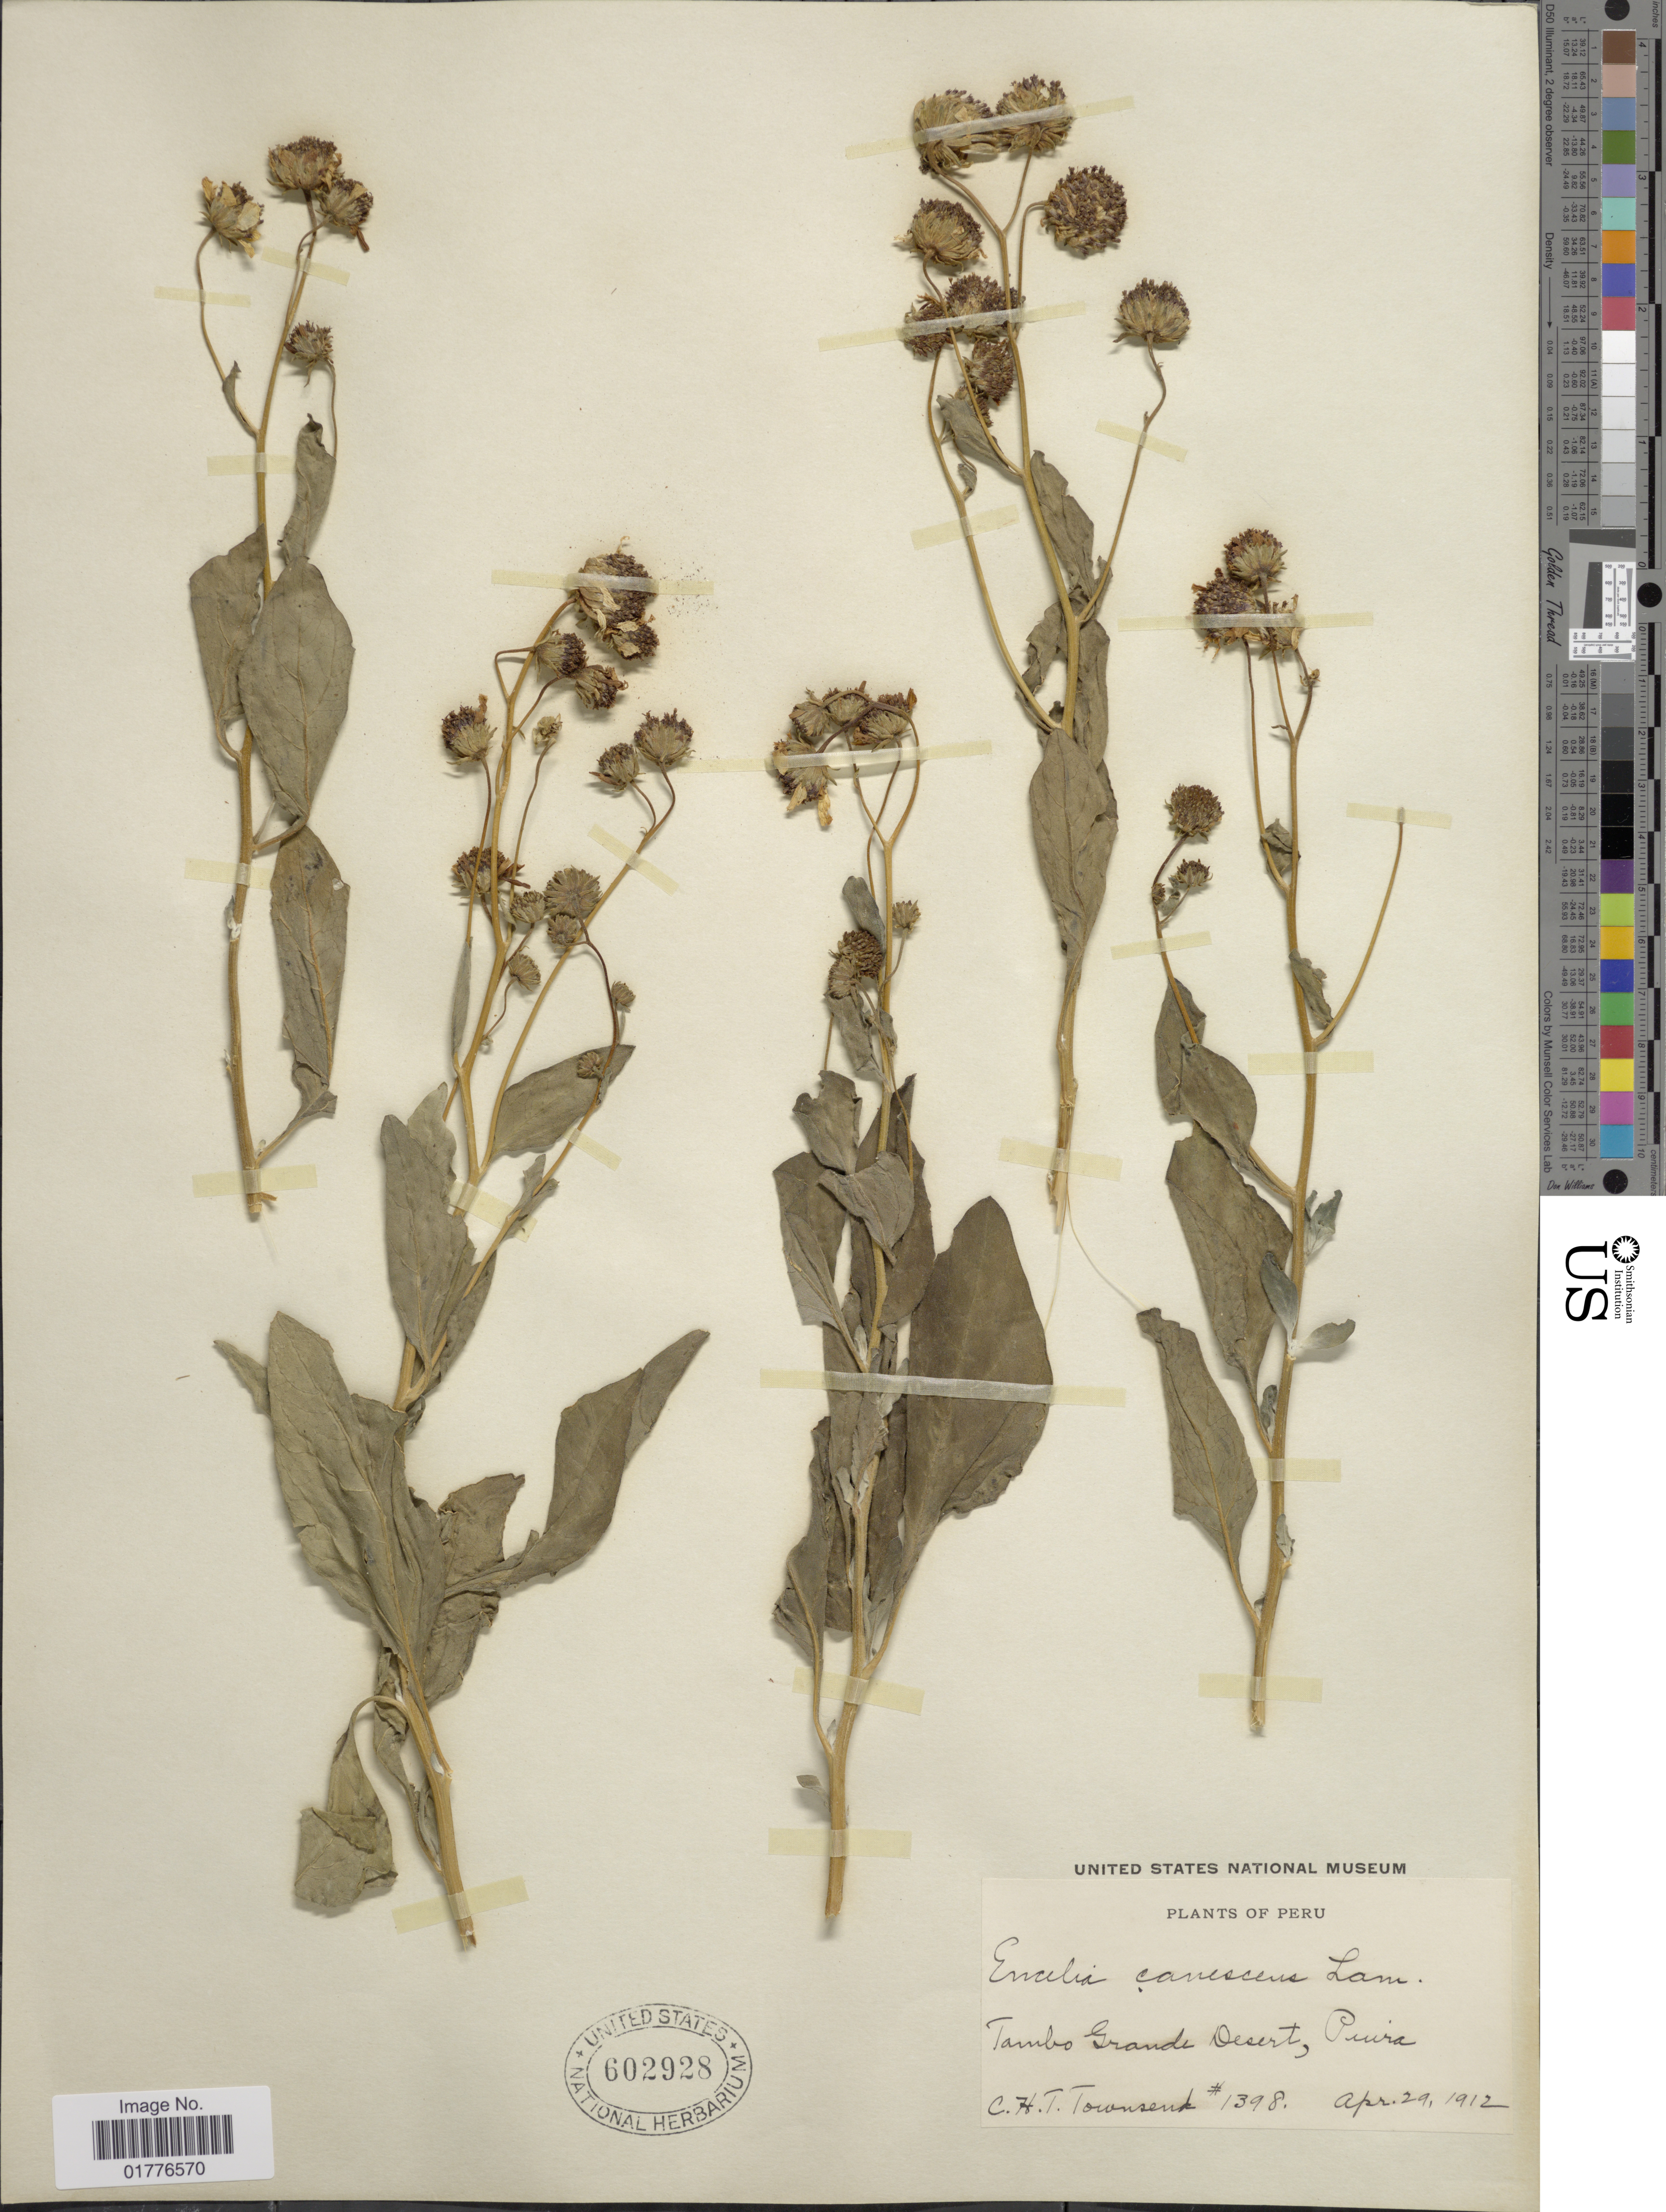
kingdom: Plantae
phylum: Tracheophyta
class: Magnoliopsida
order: Asterales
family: Asteraceae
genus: Encelia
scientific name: Encelia canescens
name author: Lam.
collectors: C. H. T. Townsend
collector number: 1398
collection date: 1912-04-29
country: Peru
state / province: Piura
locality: Tambo Grande Desert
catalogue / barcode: US 602928